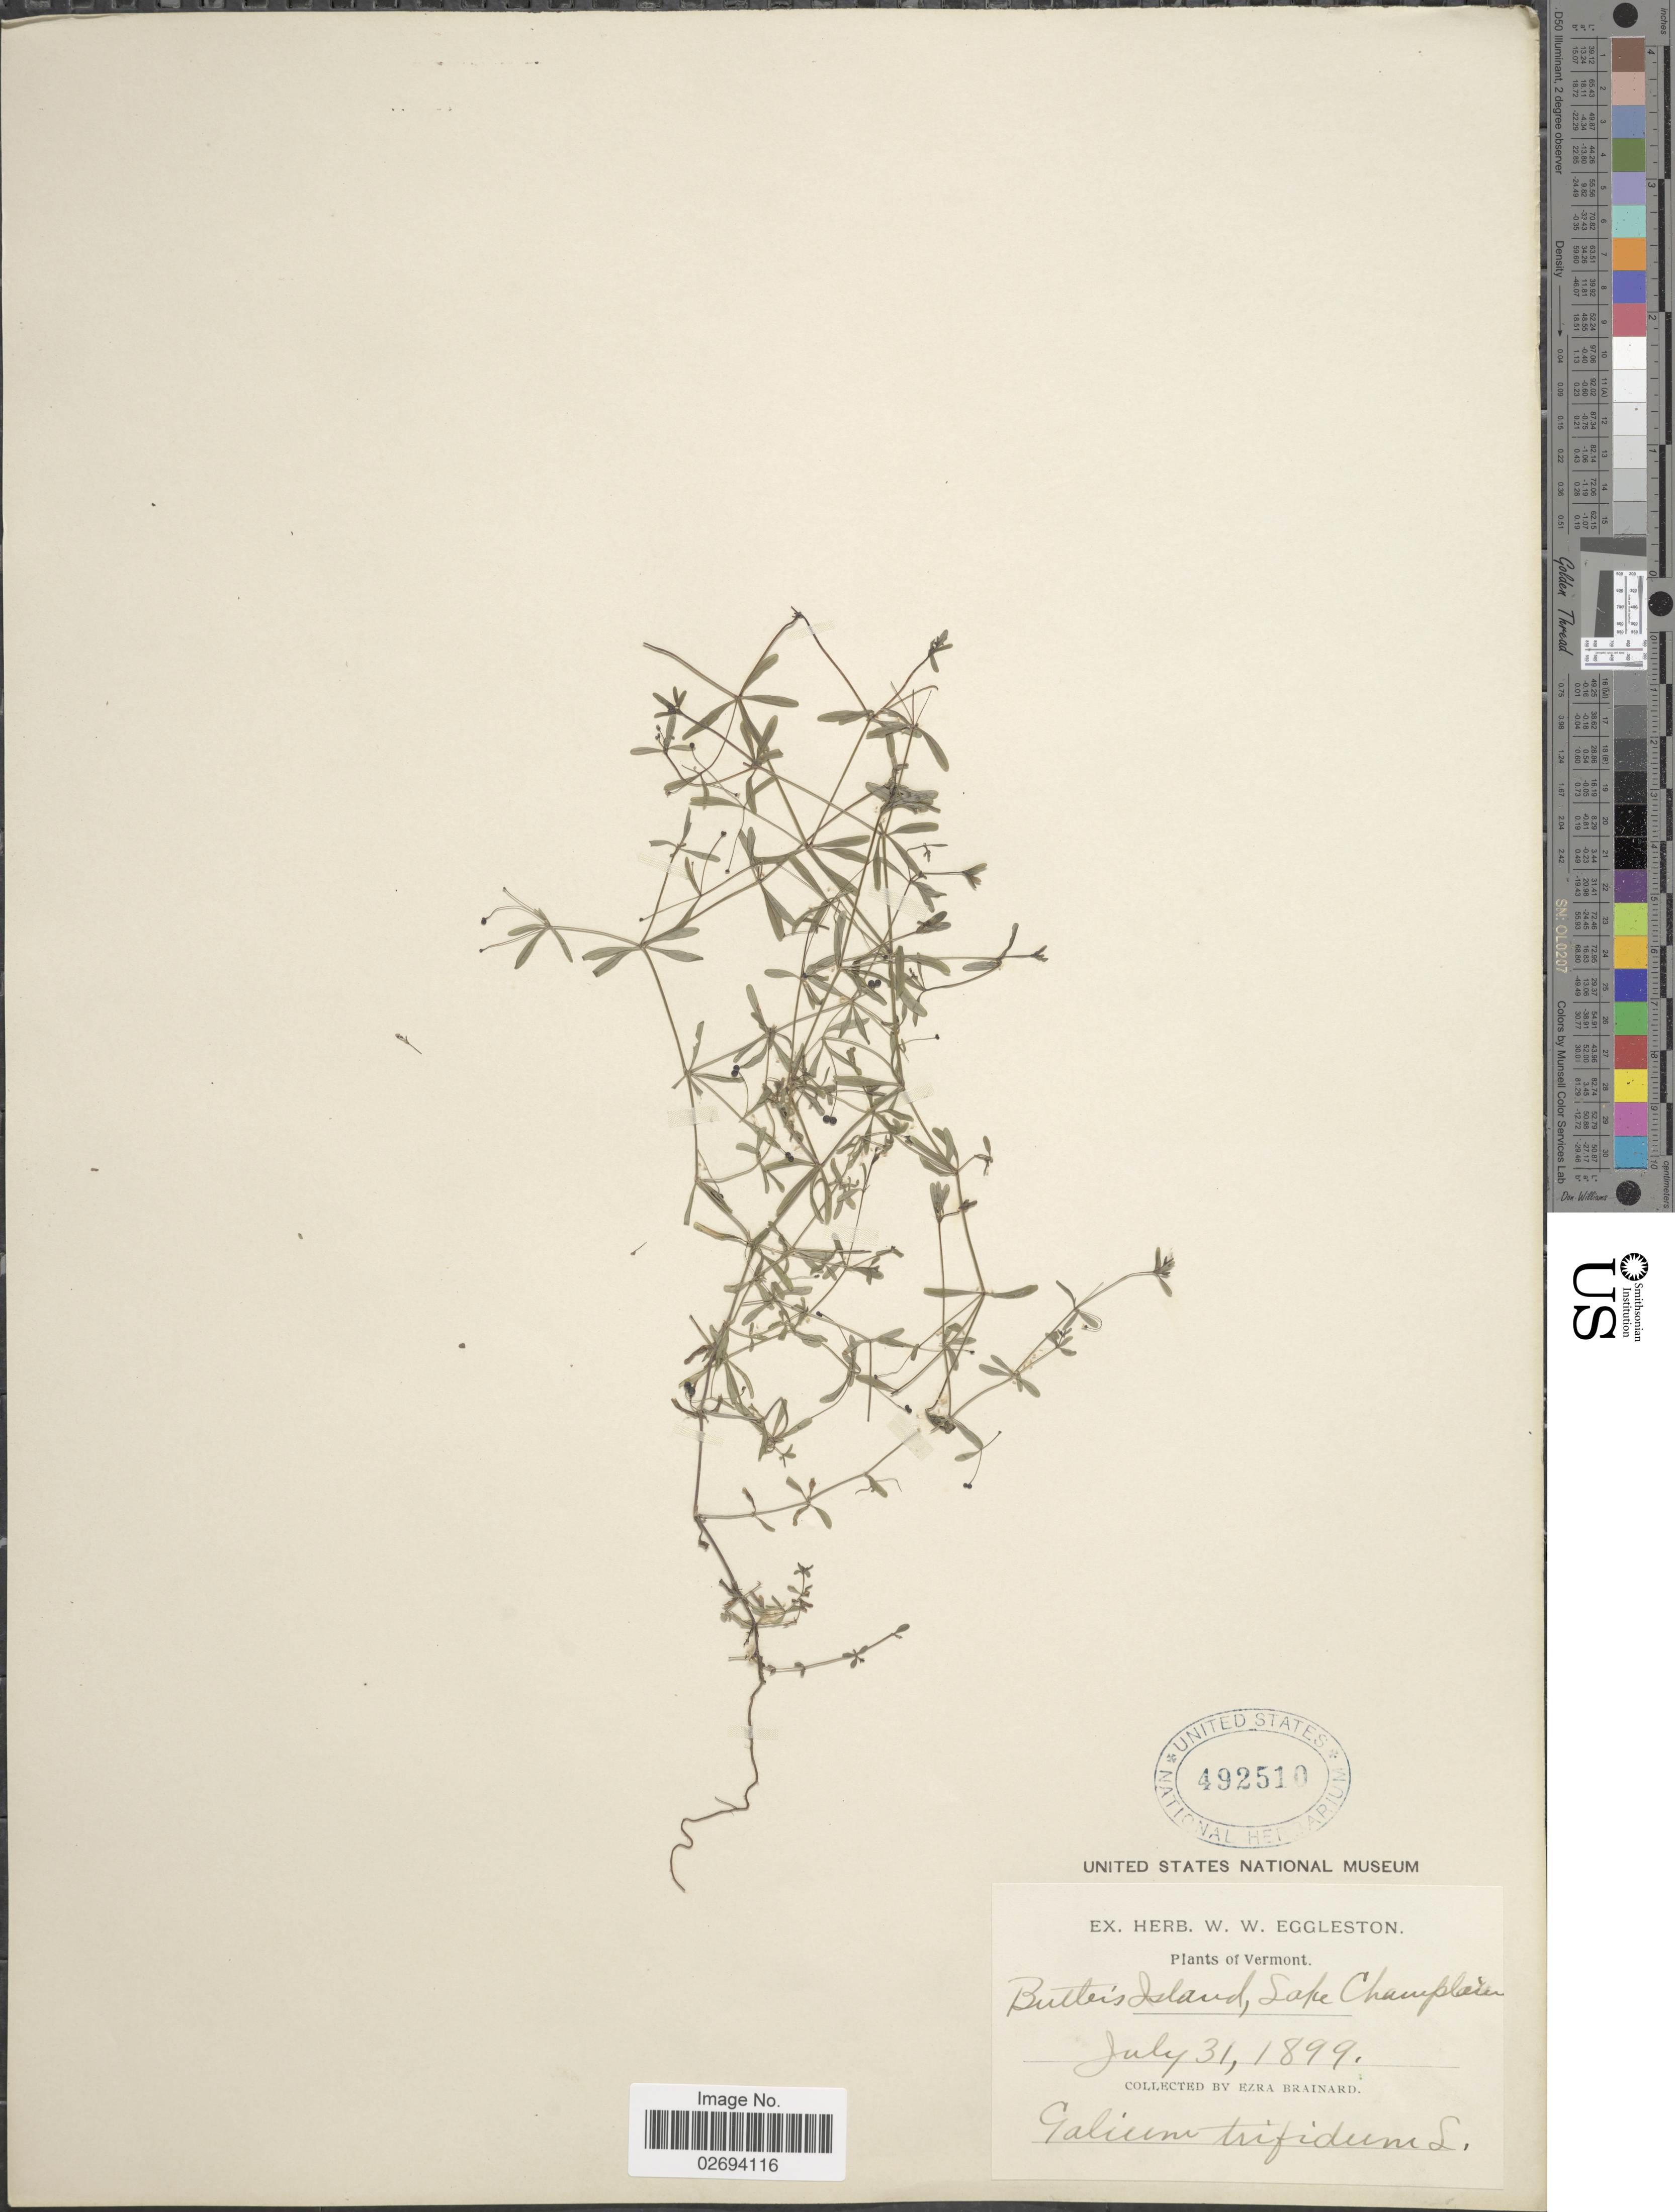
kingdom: Plantae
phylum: Tracheophyta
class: Magnoliopsida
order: Gentianales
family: Rubiaceae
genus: Galium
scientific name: Galium trifidum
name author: L.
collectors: E. Brainerd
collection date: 1899-07-31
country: United States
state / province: Vermont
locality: Butler's Island, Lake Champlain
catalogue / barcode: US 492510